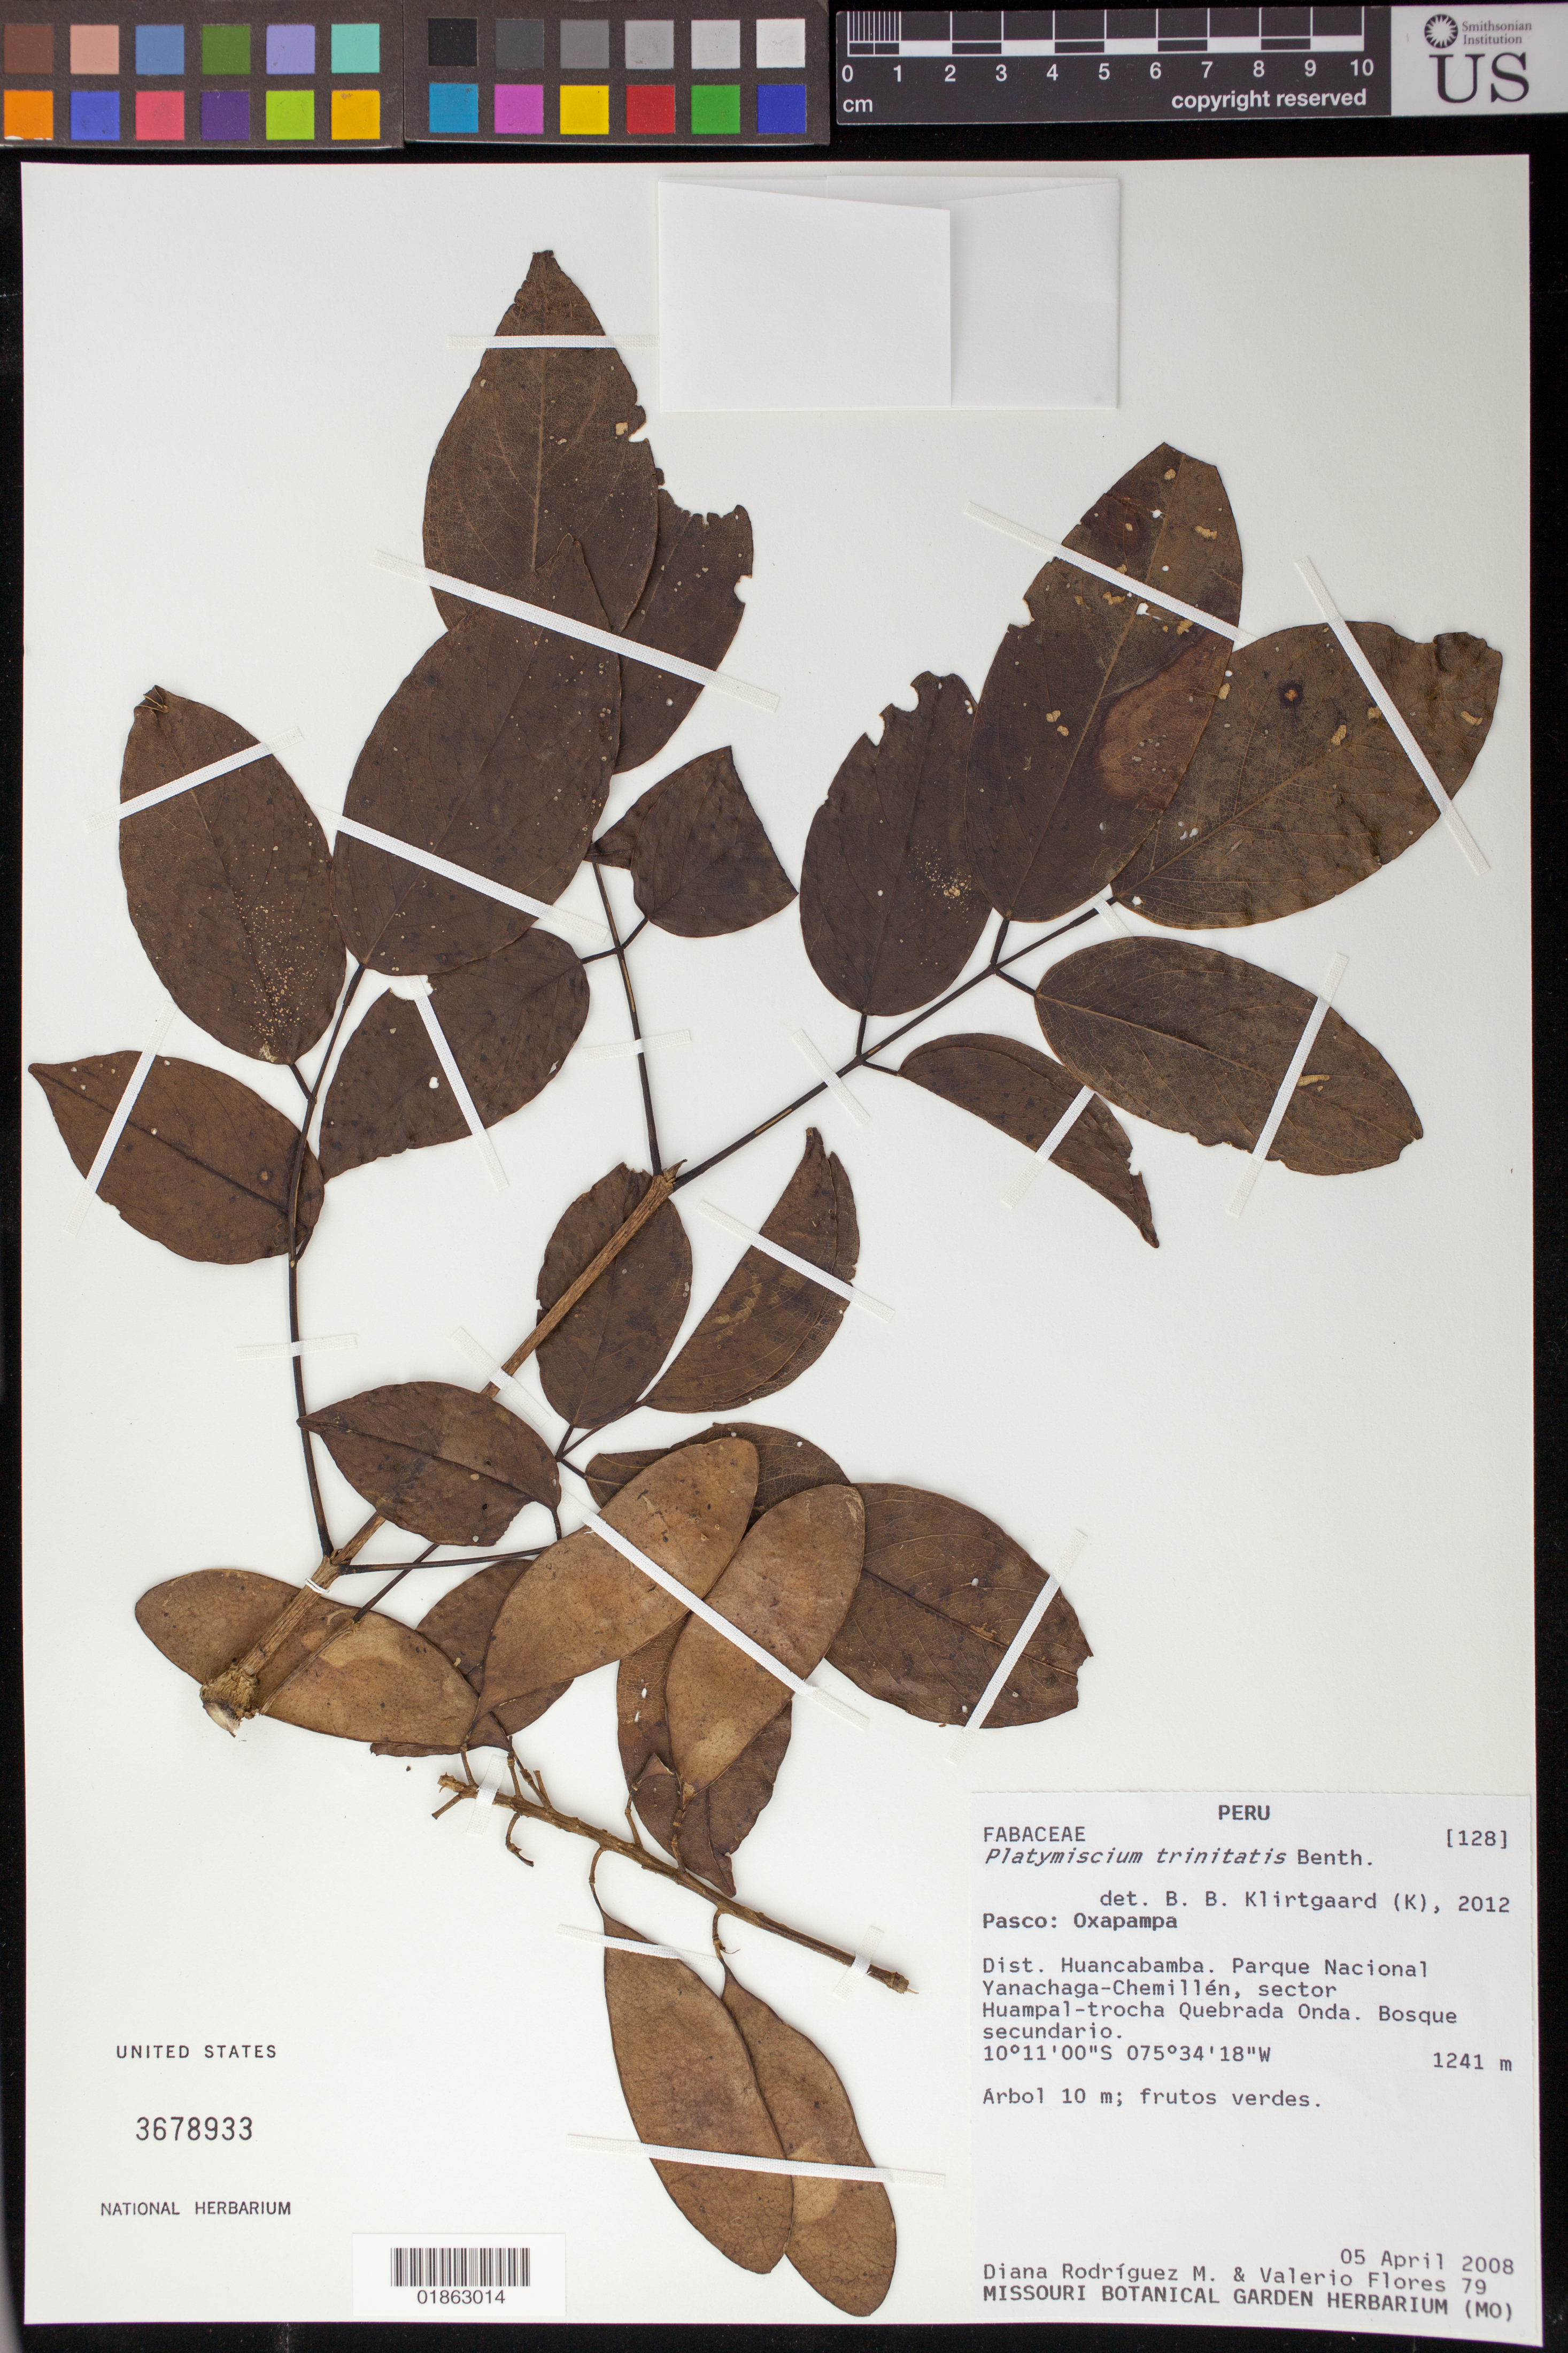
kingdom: Plantae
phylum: Tracheophyta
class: Magnoliopsida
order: Fabales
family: Fabaceae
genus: Platymiscium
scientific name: Platymiscium trinitatis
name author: Benth.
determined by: Klirtgaard, B. B.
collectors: D. Rodriguez & V. Flores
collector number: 79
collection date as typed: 05 April 2008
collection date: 2008-04-05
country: Peru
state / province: Pasco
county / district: Oxapampa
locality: Dist. Huancabamba, Parque Nacional Yanachag-Chemillen, sector Huampal-trocha Quebrada Onda.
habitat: Bosque secundario.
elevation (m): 1241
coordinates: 10 11 00 S, 075 34 18 W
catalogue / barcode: US 3678933